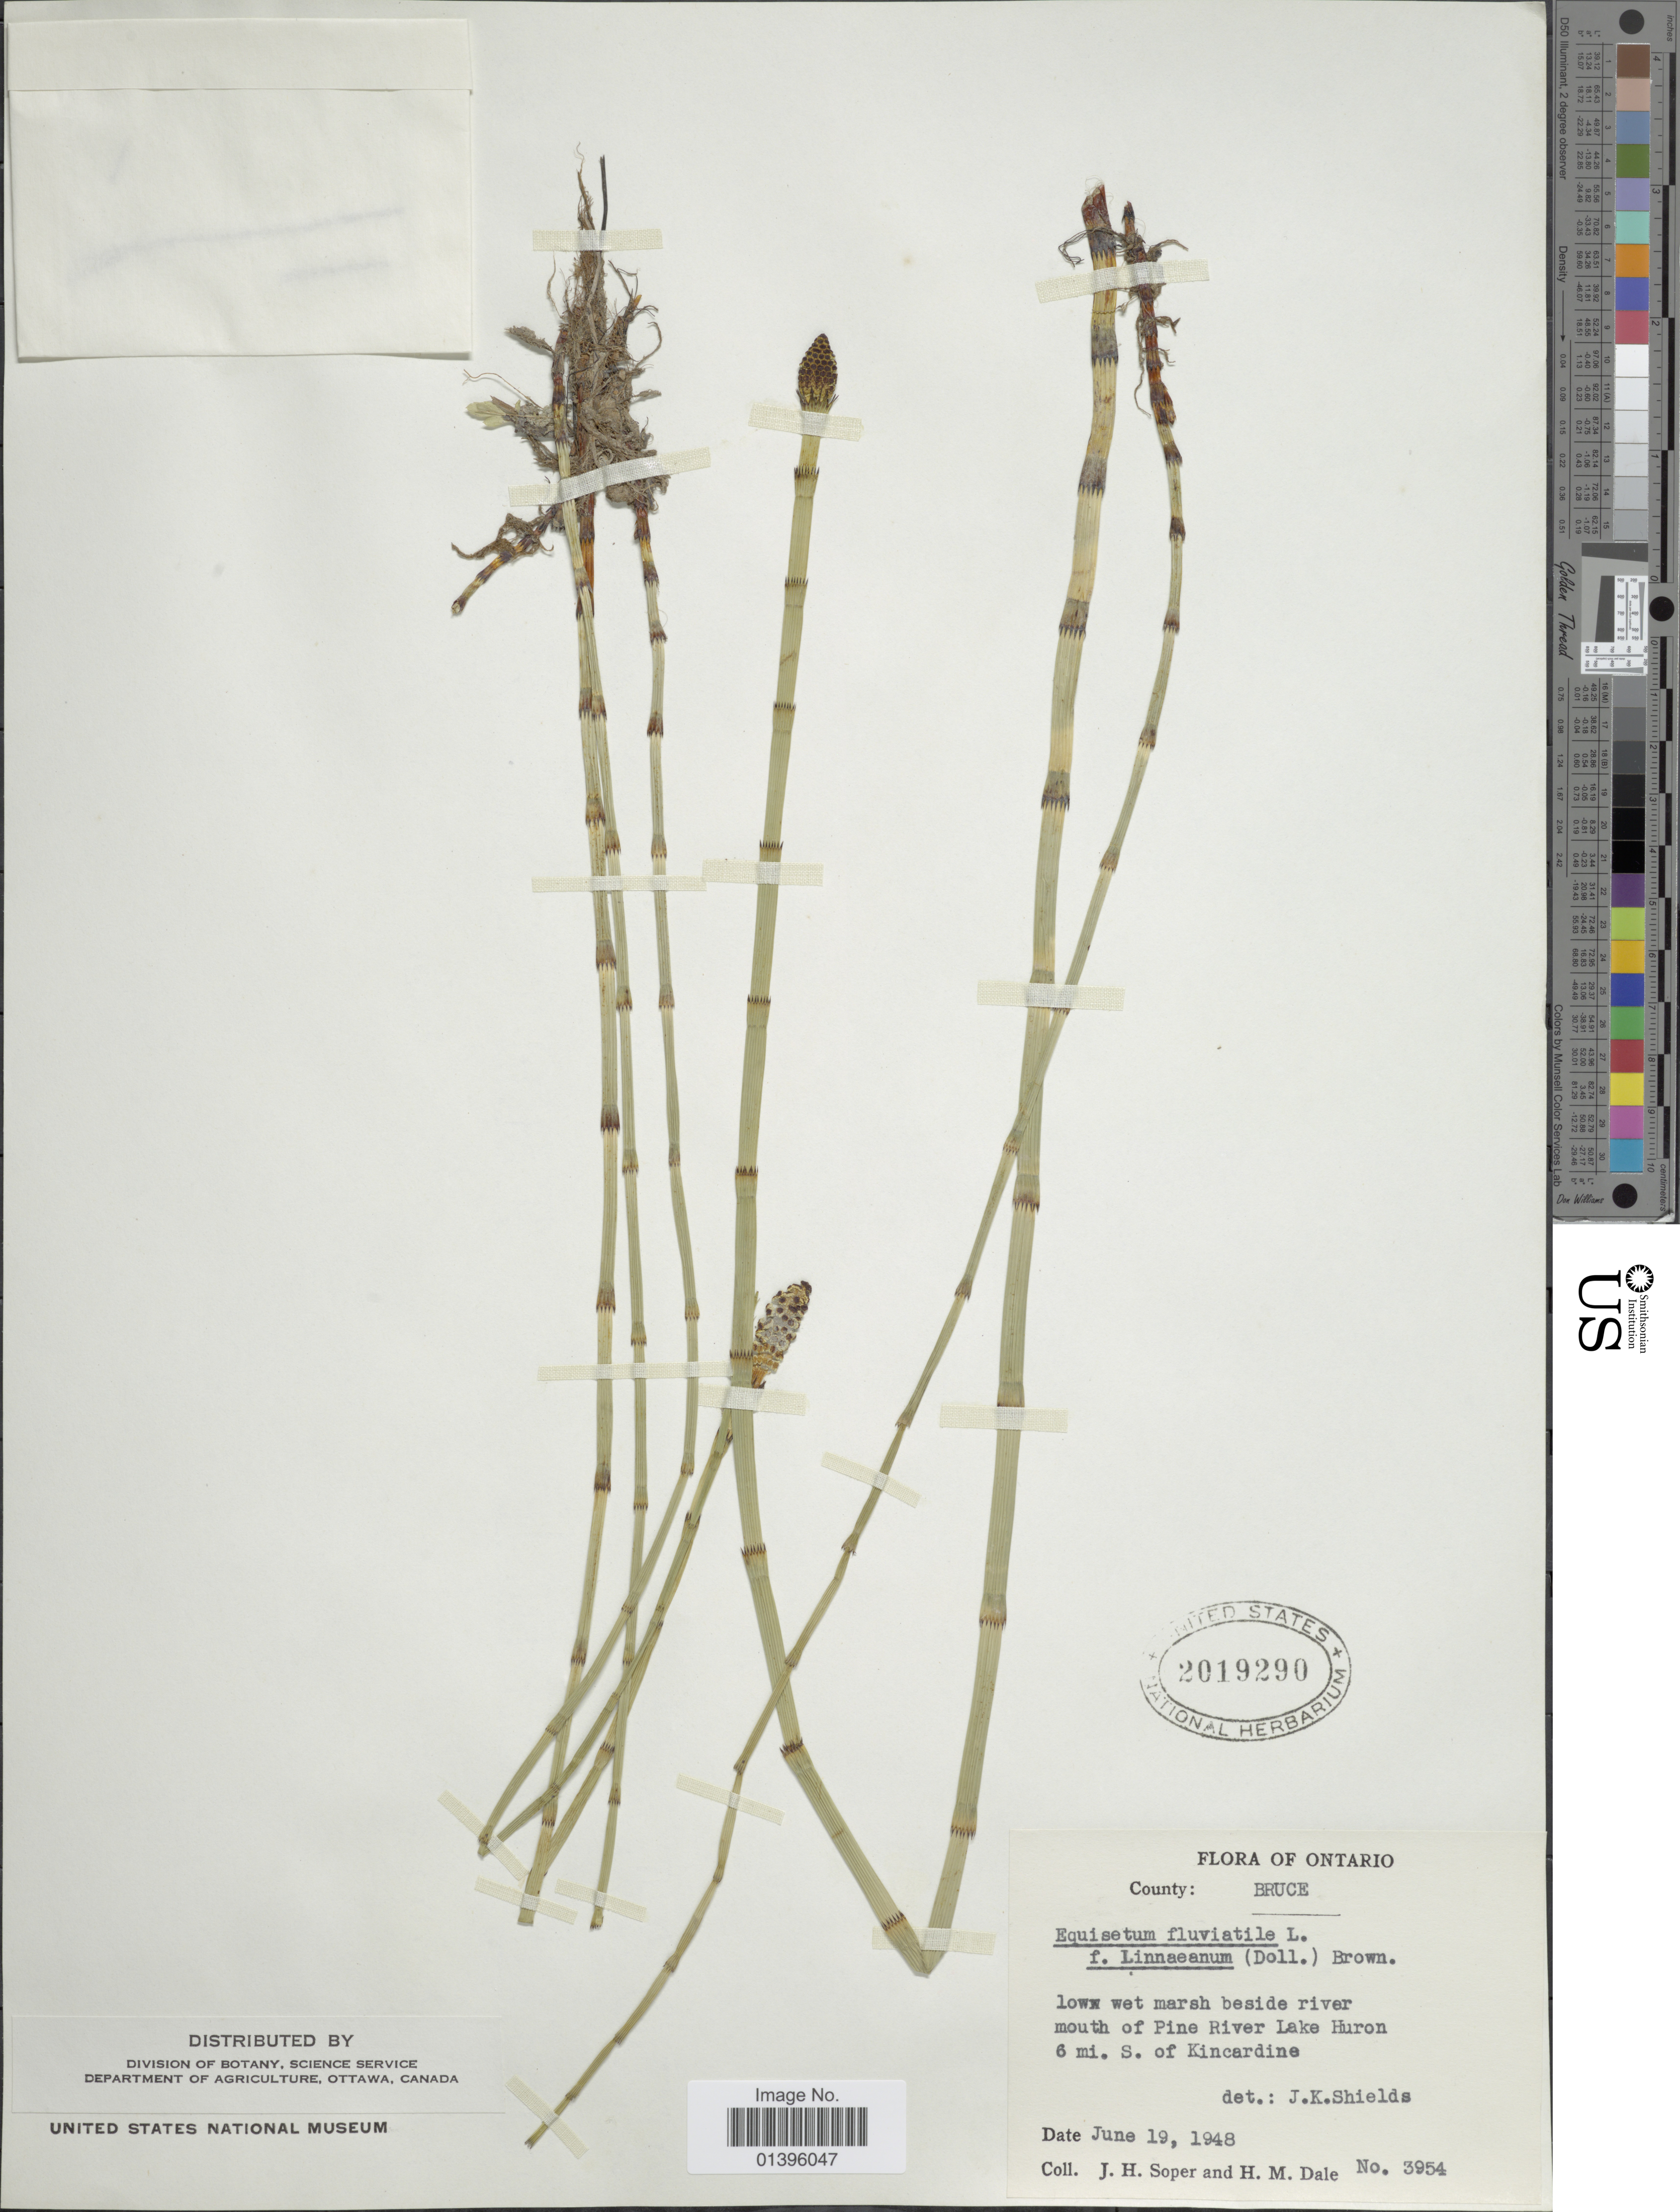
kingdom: Plantae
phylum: Tracheophyta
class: Polypodiopsida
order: Equisetales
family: Equisetaceae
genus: Equisetum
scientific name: Equisetum fluviatile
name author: L.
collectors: J. H. Soper & H. M. Dale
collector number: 3954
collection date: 1948-06-19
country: Canada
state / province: Ontario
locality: Ontario. County: Bruce. Low wet marsh beside river mouth of Pine River Lake Huron 6 mi. S. of Kincardine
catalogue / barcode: US 2019290